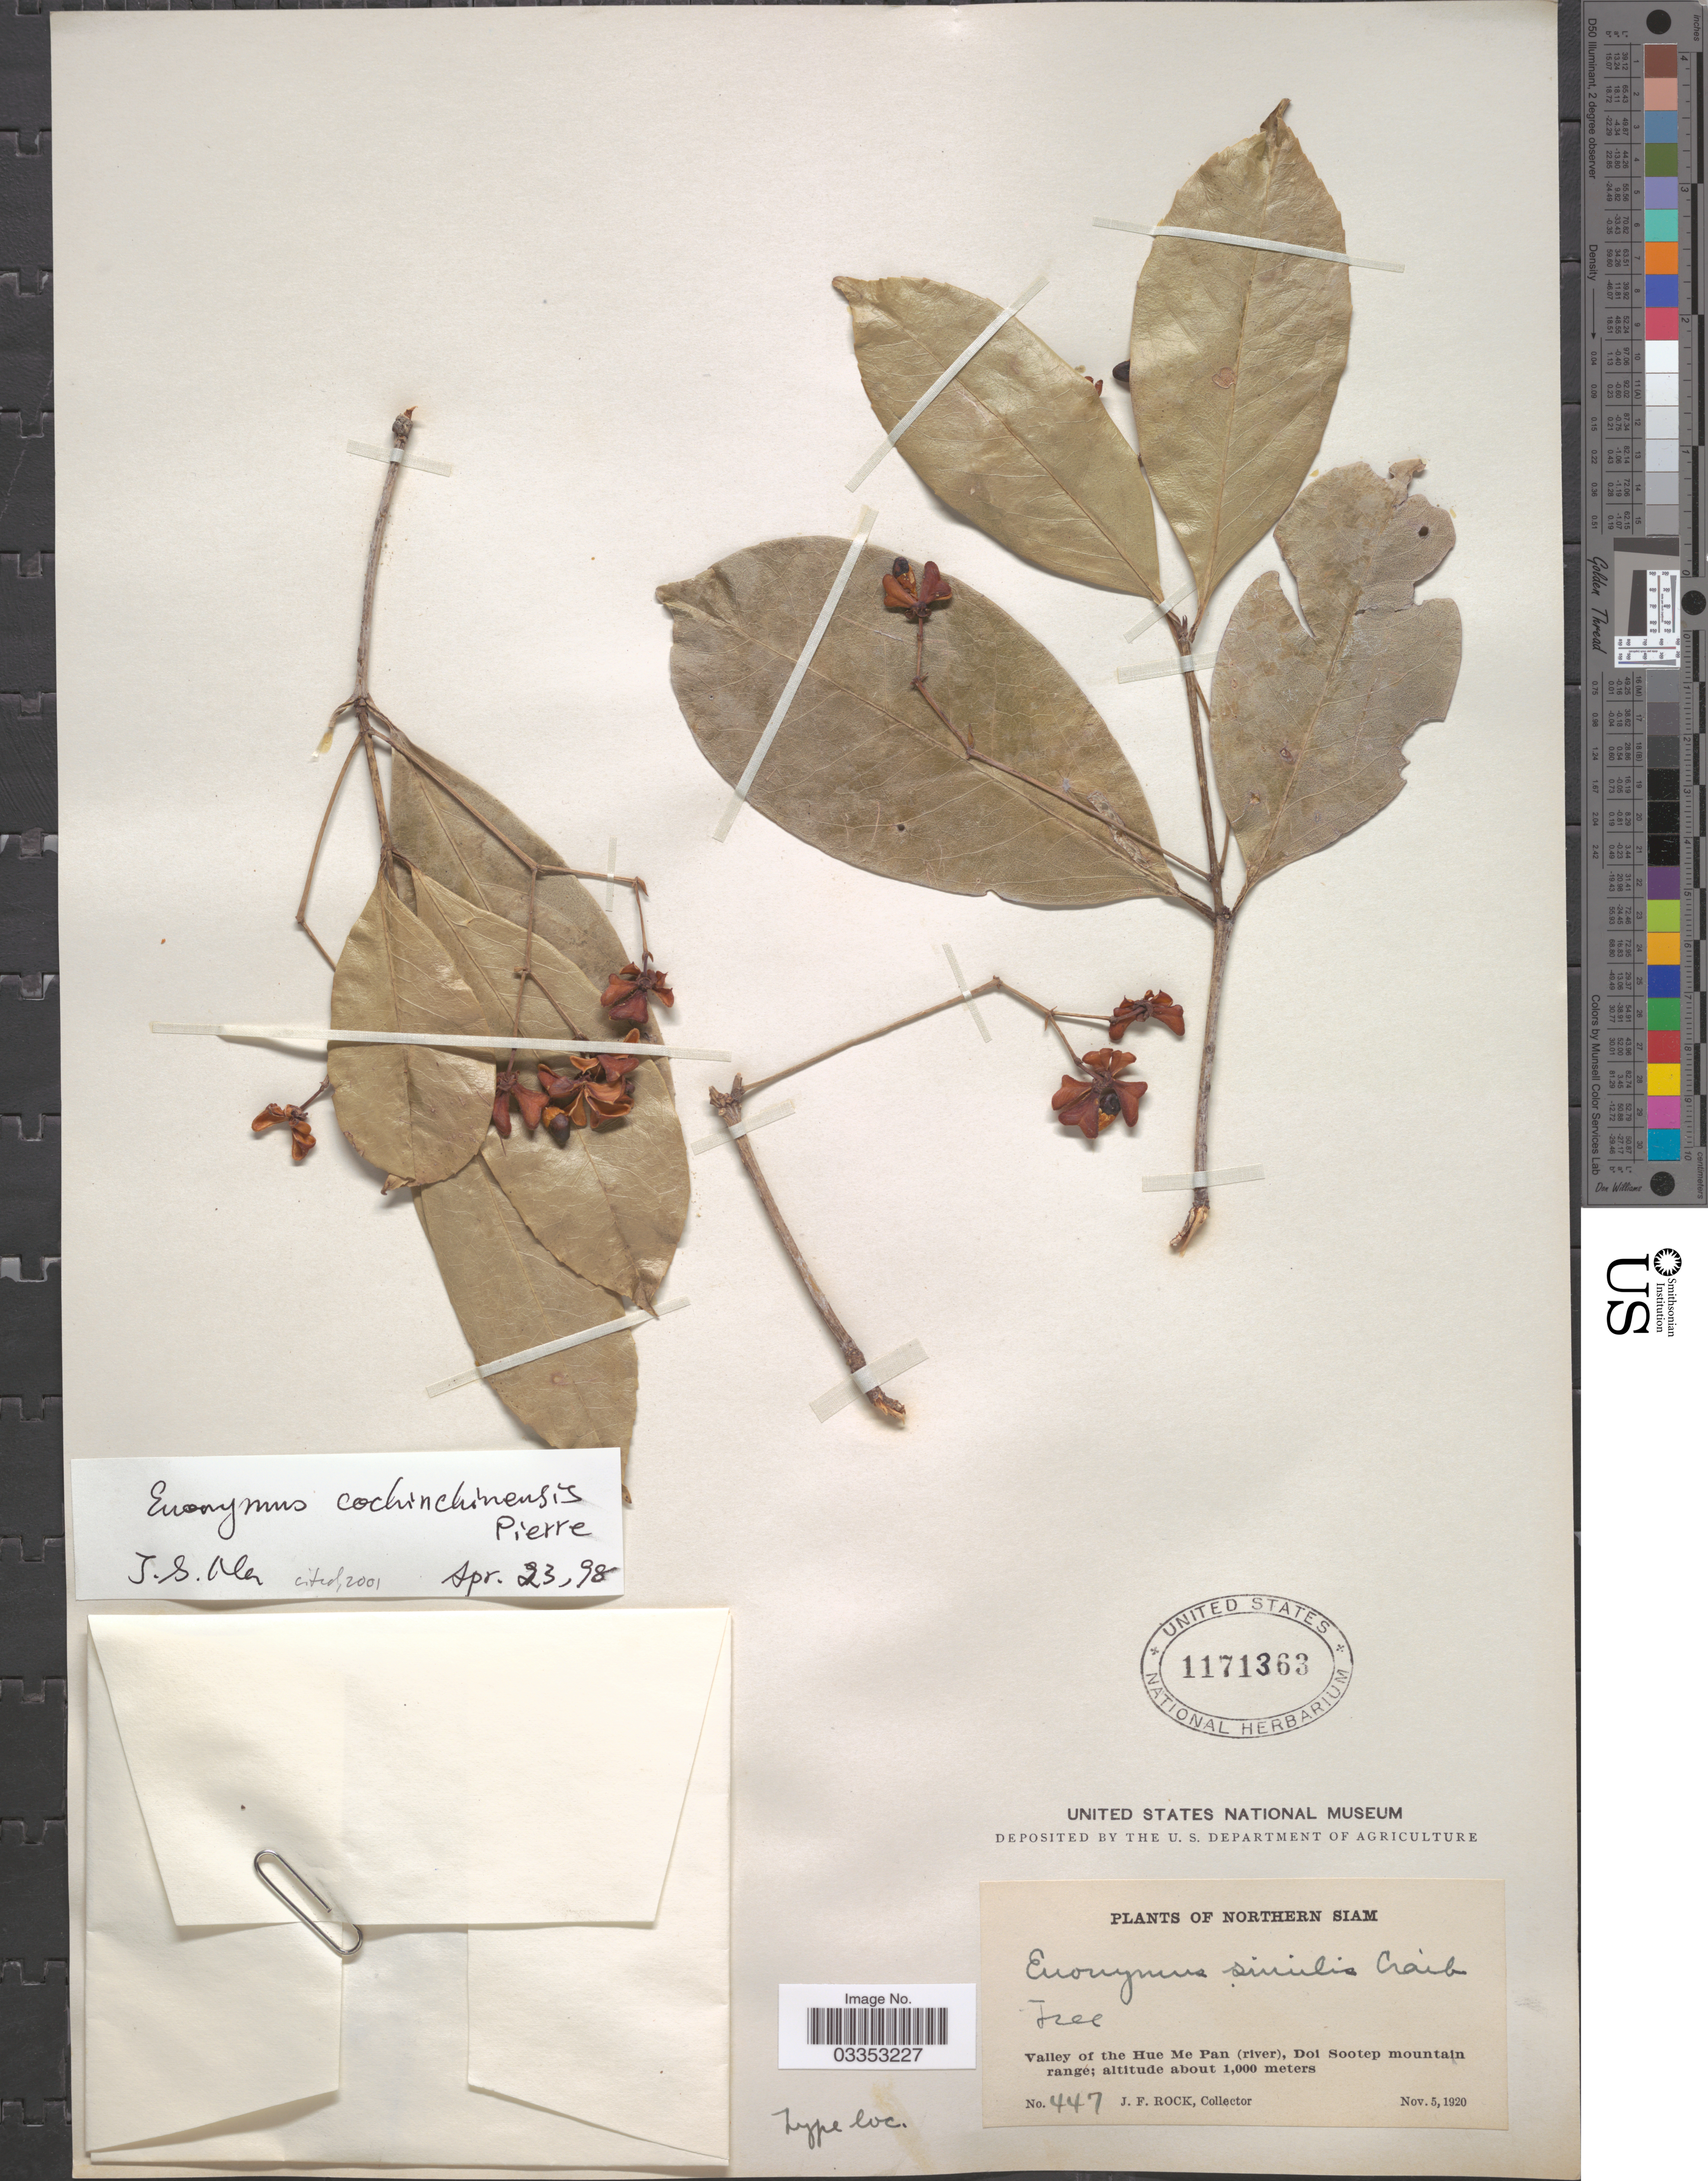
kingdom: Plantae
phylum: Tracheophyta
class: Magnoliopsida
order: Celastrales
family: Celastraceae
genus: Euonymus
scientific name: Euonymus cochinchinensis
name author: Pierre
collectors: J. Rock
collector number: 447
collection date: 1920-11-05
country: Thailand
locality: Northern Siam. Valley of the Hue Me Pan (river), Doi Sootep mountain range.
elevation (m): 1000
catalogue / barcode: US 1171363